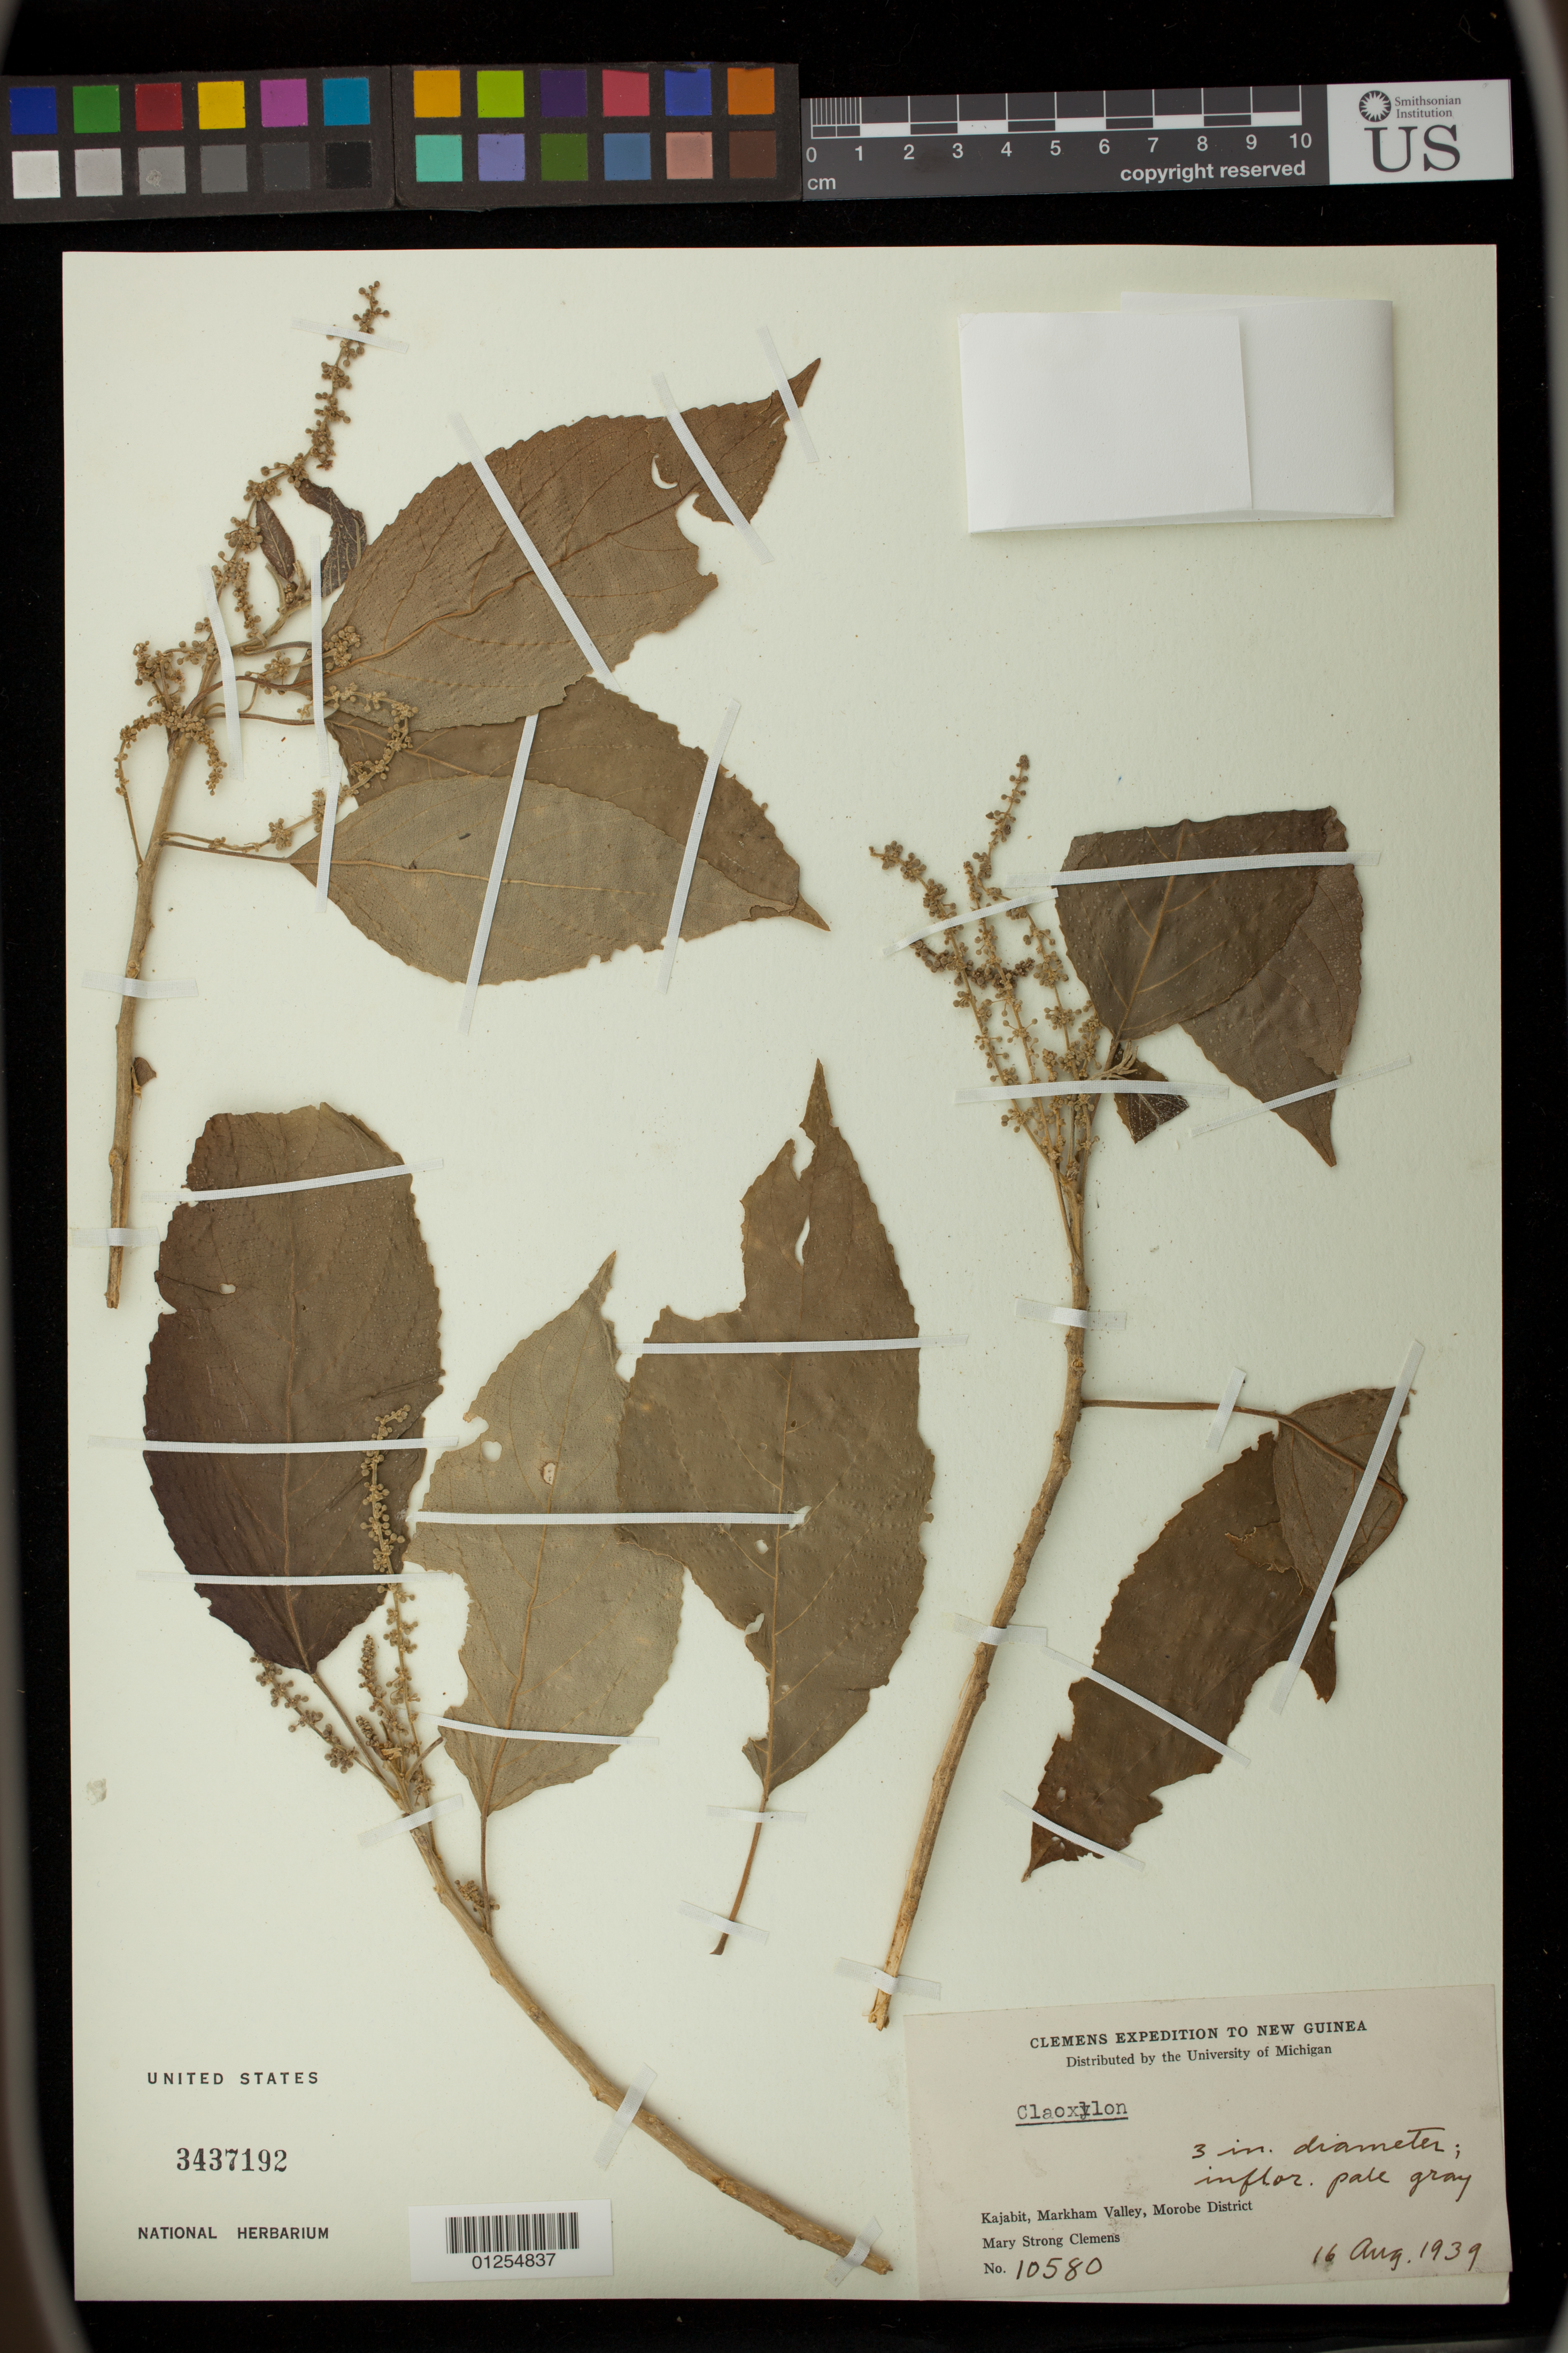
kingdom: Plantae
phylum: Tracheophyta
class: Magnoliopsida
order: Malpighiales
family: Euphorbiaceae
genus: Claoxylon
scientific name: Claoxylon sp.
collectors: M. S. Clemens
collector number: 10580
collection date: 1939-08-16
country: Papua New Guinea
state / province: Morobe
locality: Kajabit, Markham Valley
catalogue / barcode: US 3437192